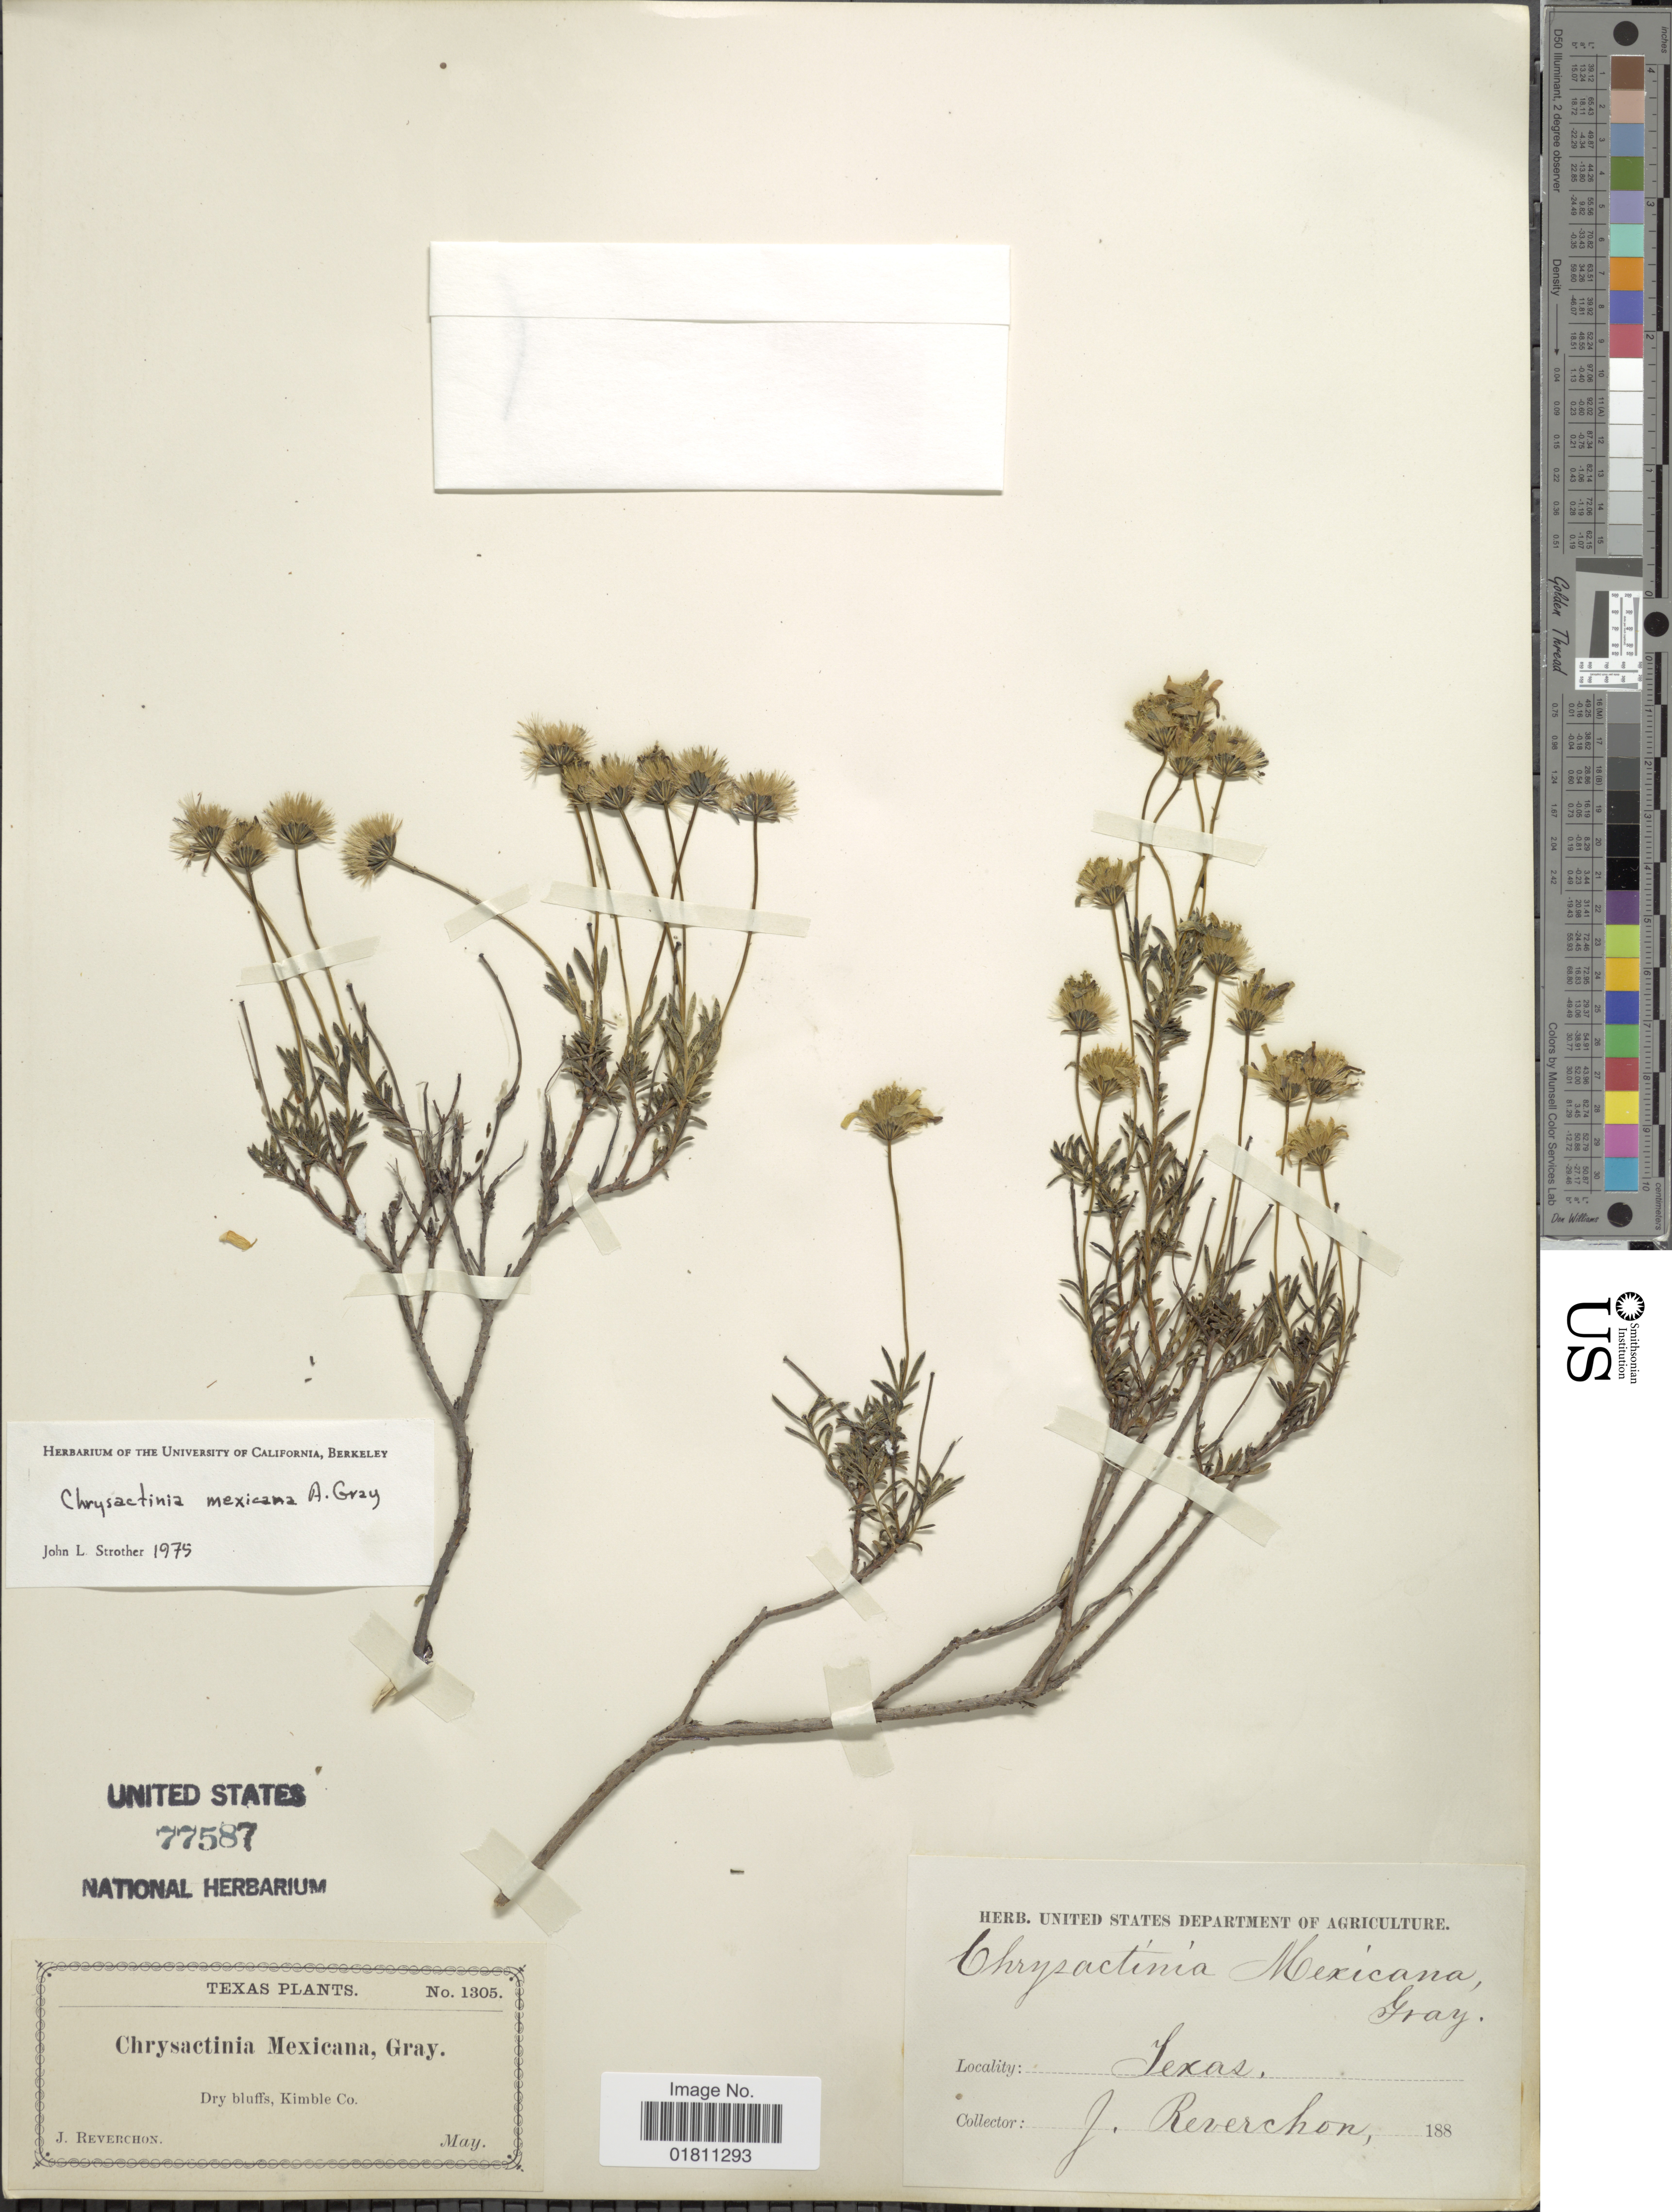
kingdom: Plantae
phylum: Tracheophyta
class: Magnoliopsida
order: Asterales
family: Asteraceae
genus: Chrysactinia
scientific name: Chrysactinia mexicana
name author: A. Gray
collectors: J. Reverchon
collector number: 130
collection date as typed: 188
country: United States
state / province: Texas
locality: Dry bluffs, Kimble Co.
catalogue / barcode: US 77587